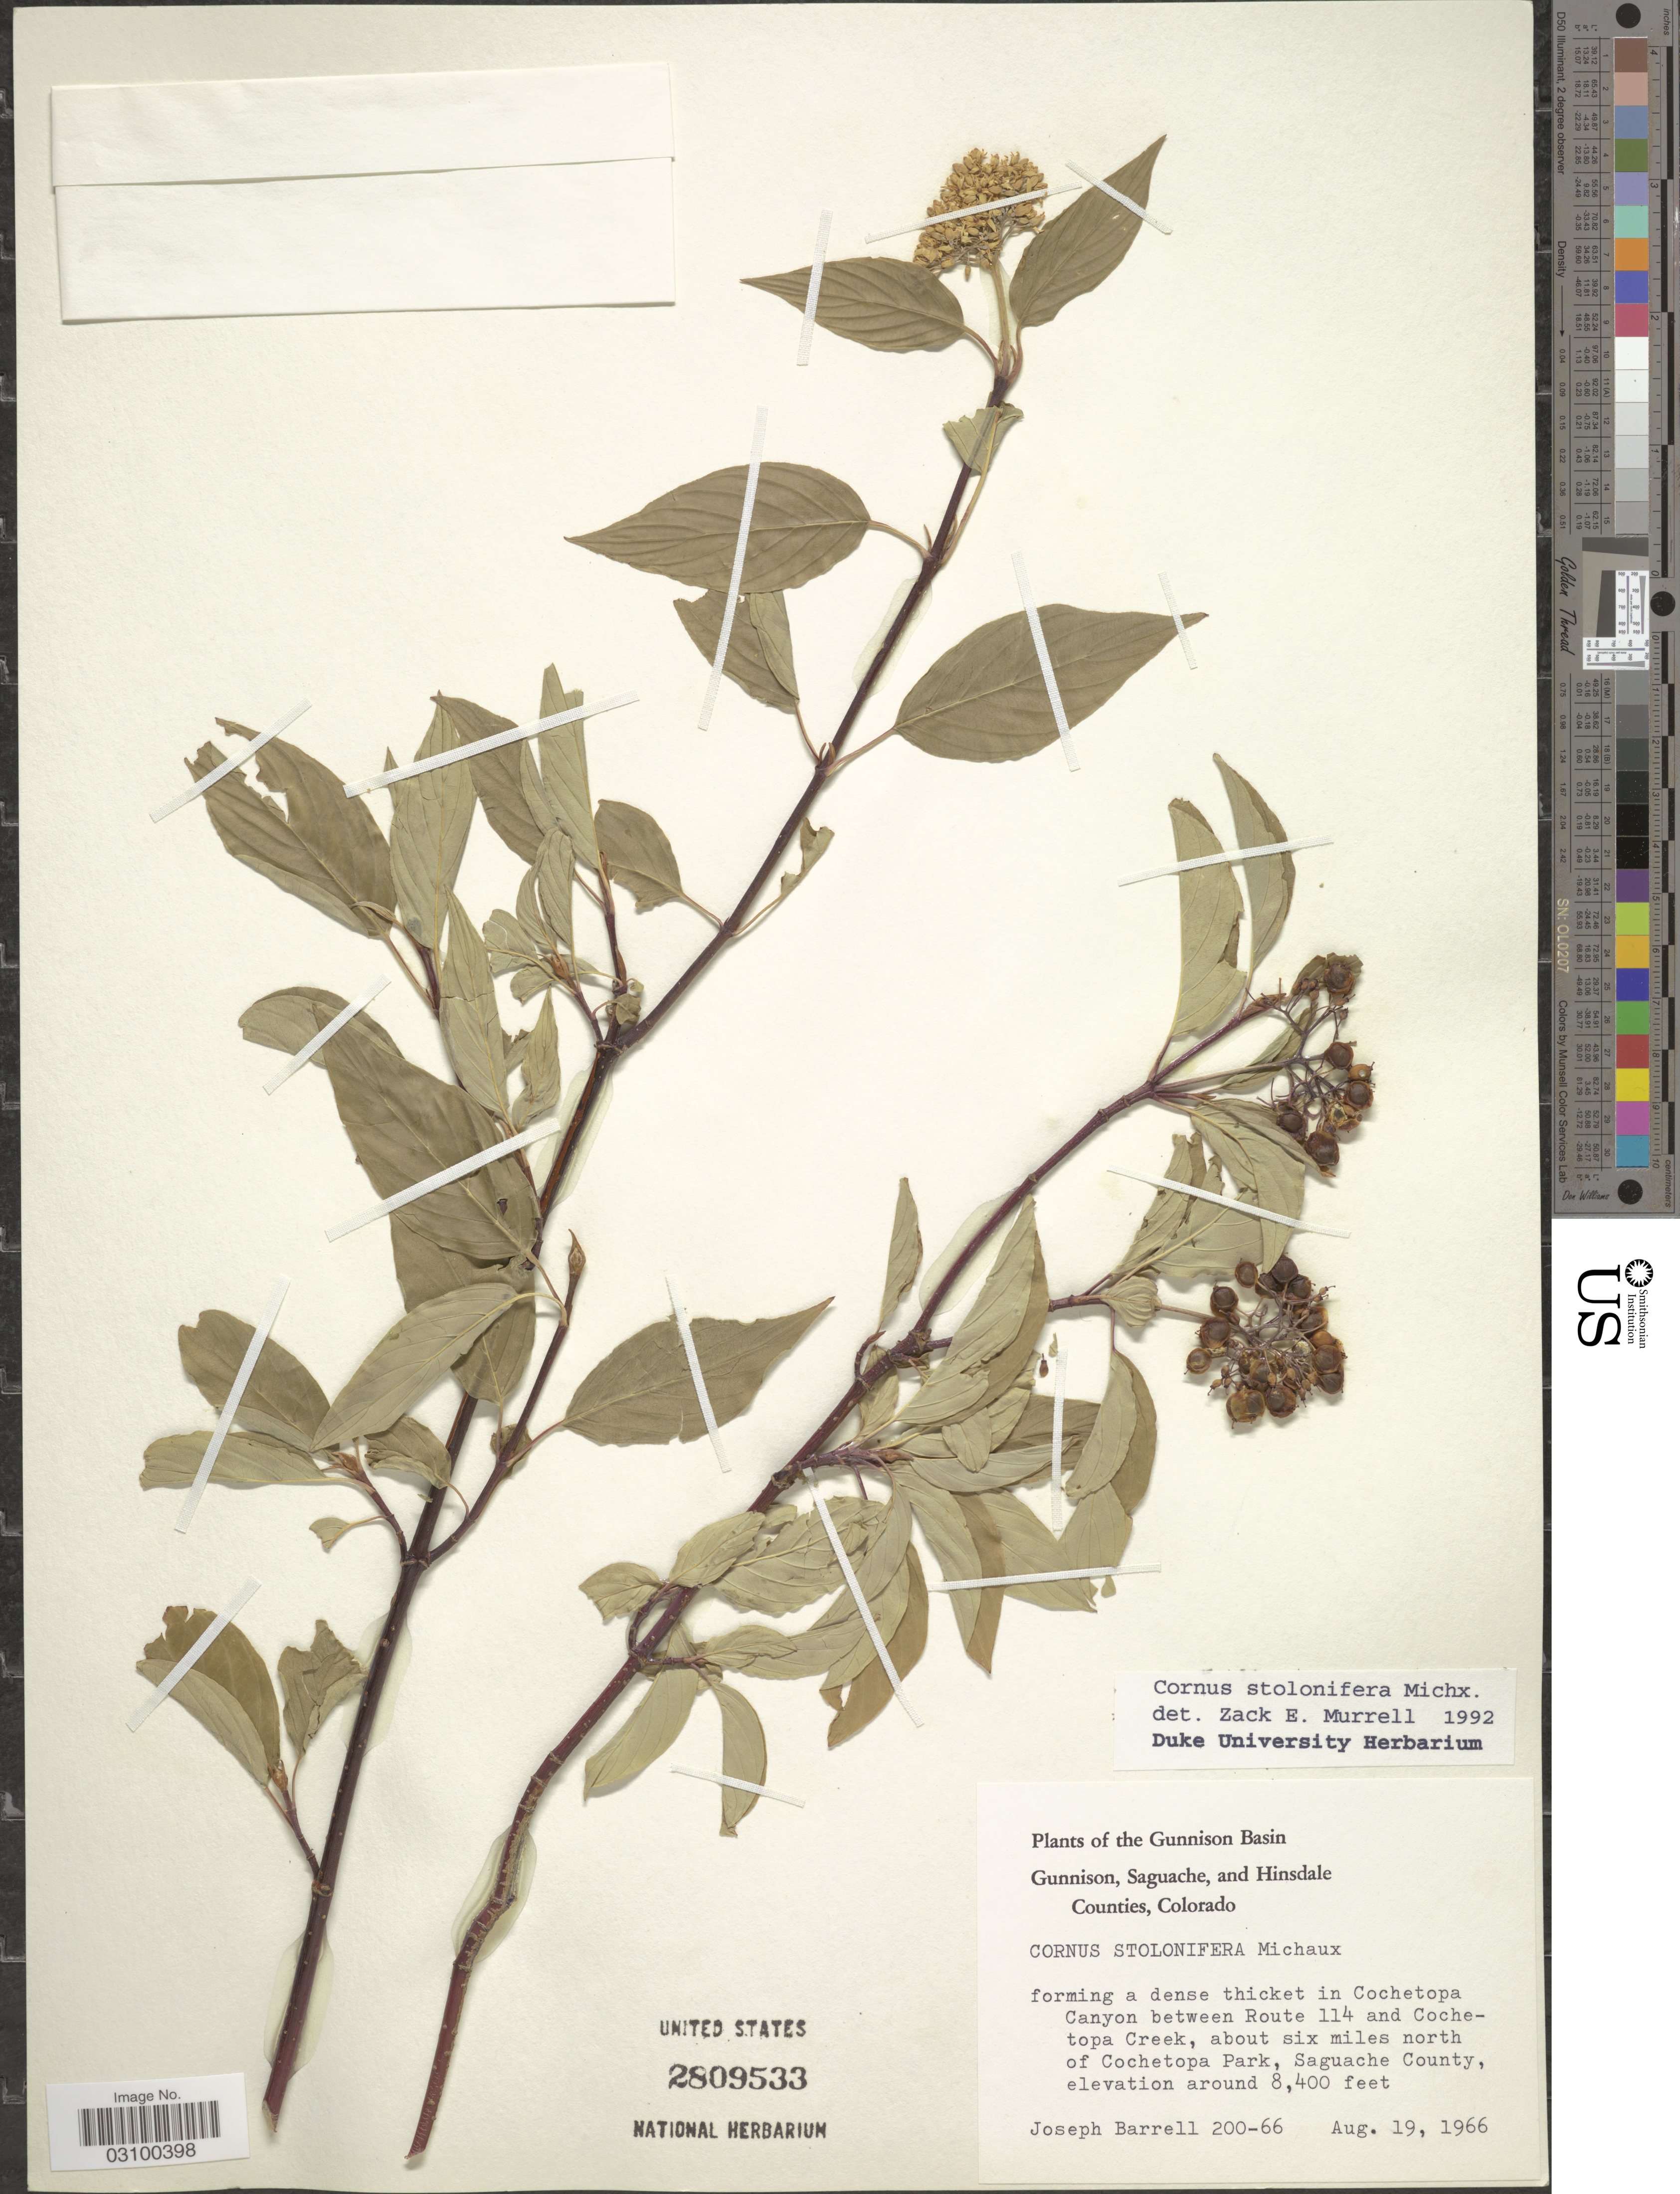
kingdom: Plantae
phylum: Tracheophyta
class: Magnoliopsida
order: Cornales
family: Cornaceae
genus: Cornus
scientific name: Cornus sericea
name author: L.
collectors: J. Barrell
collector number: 200-66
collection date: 1966-08-19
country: United States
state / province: Colorado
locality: The Gunnison Basin. In Cochetopa Canyon between Route 114 and Cochetopa Creek, about six miles north of Cochetopa Park, Saguache County.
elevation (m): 2560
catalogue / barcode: US 2809533